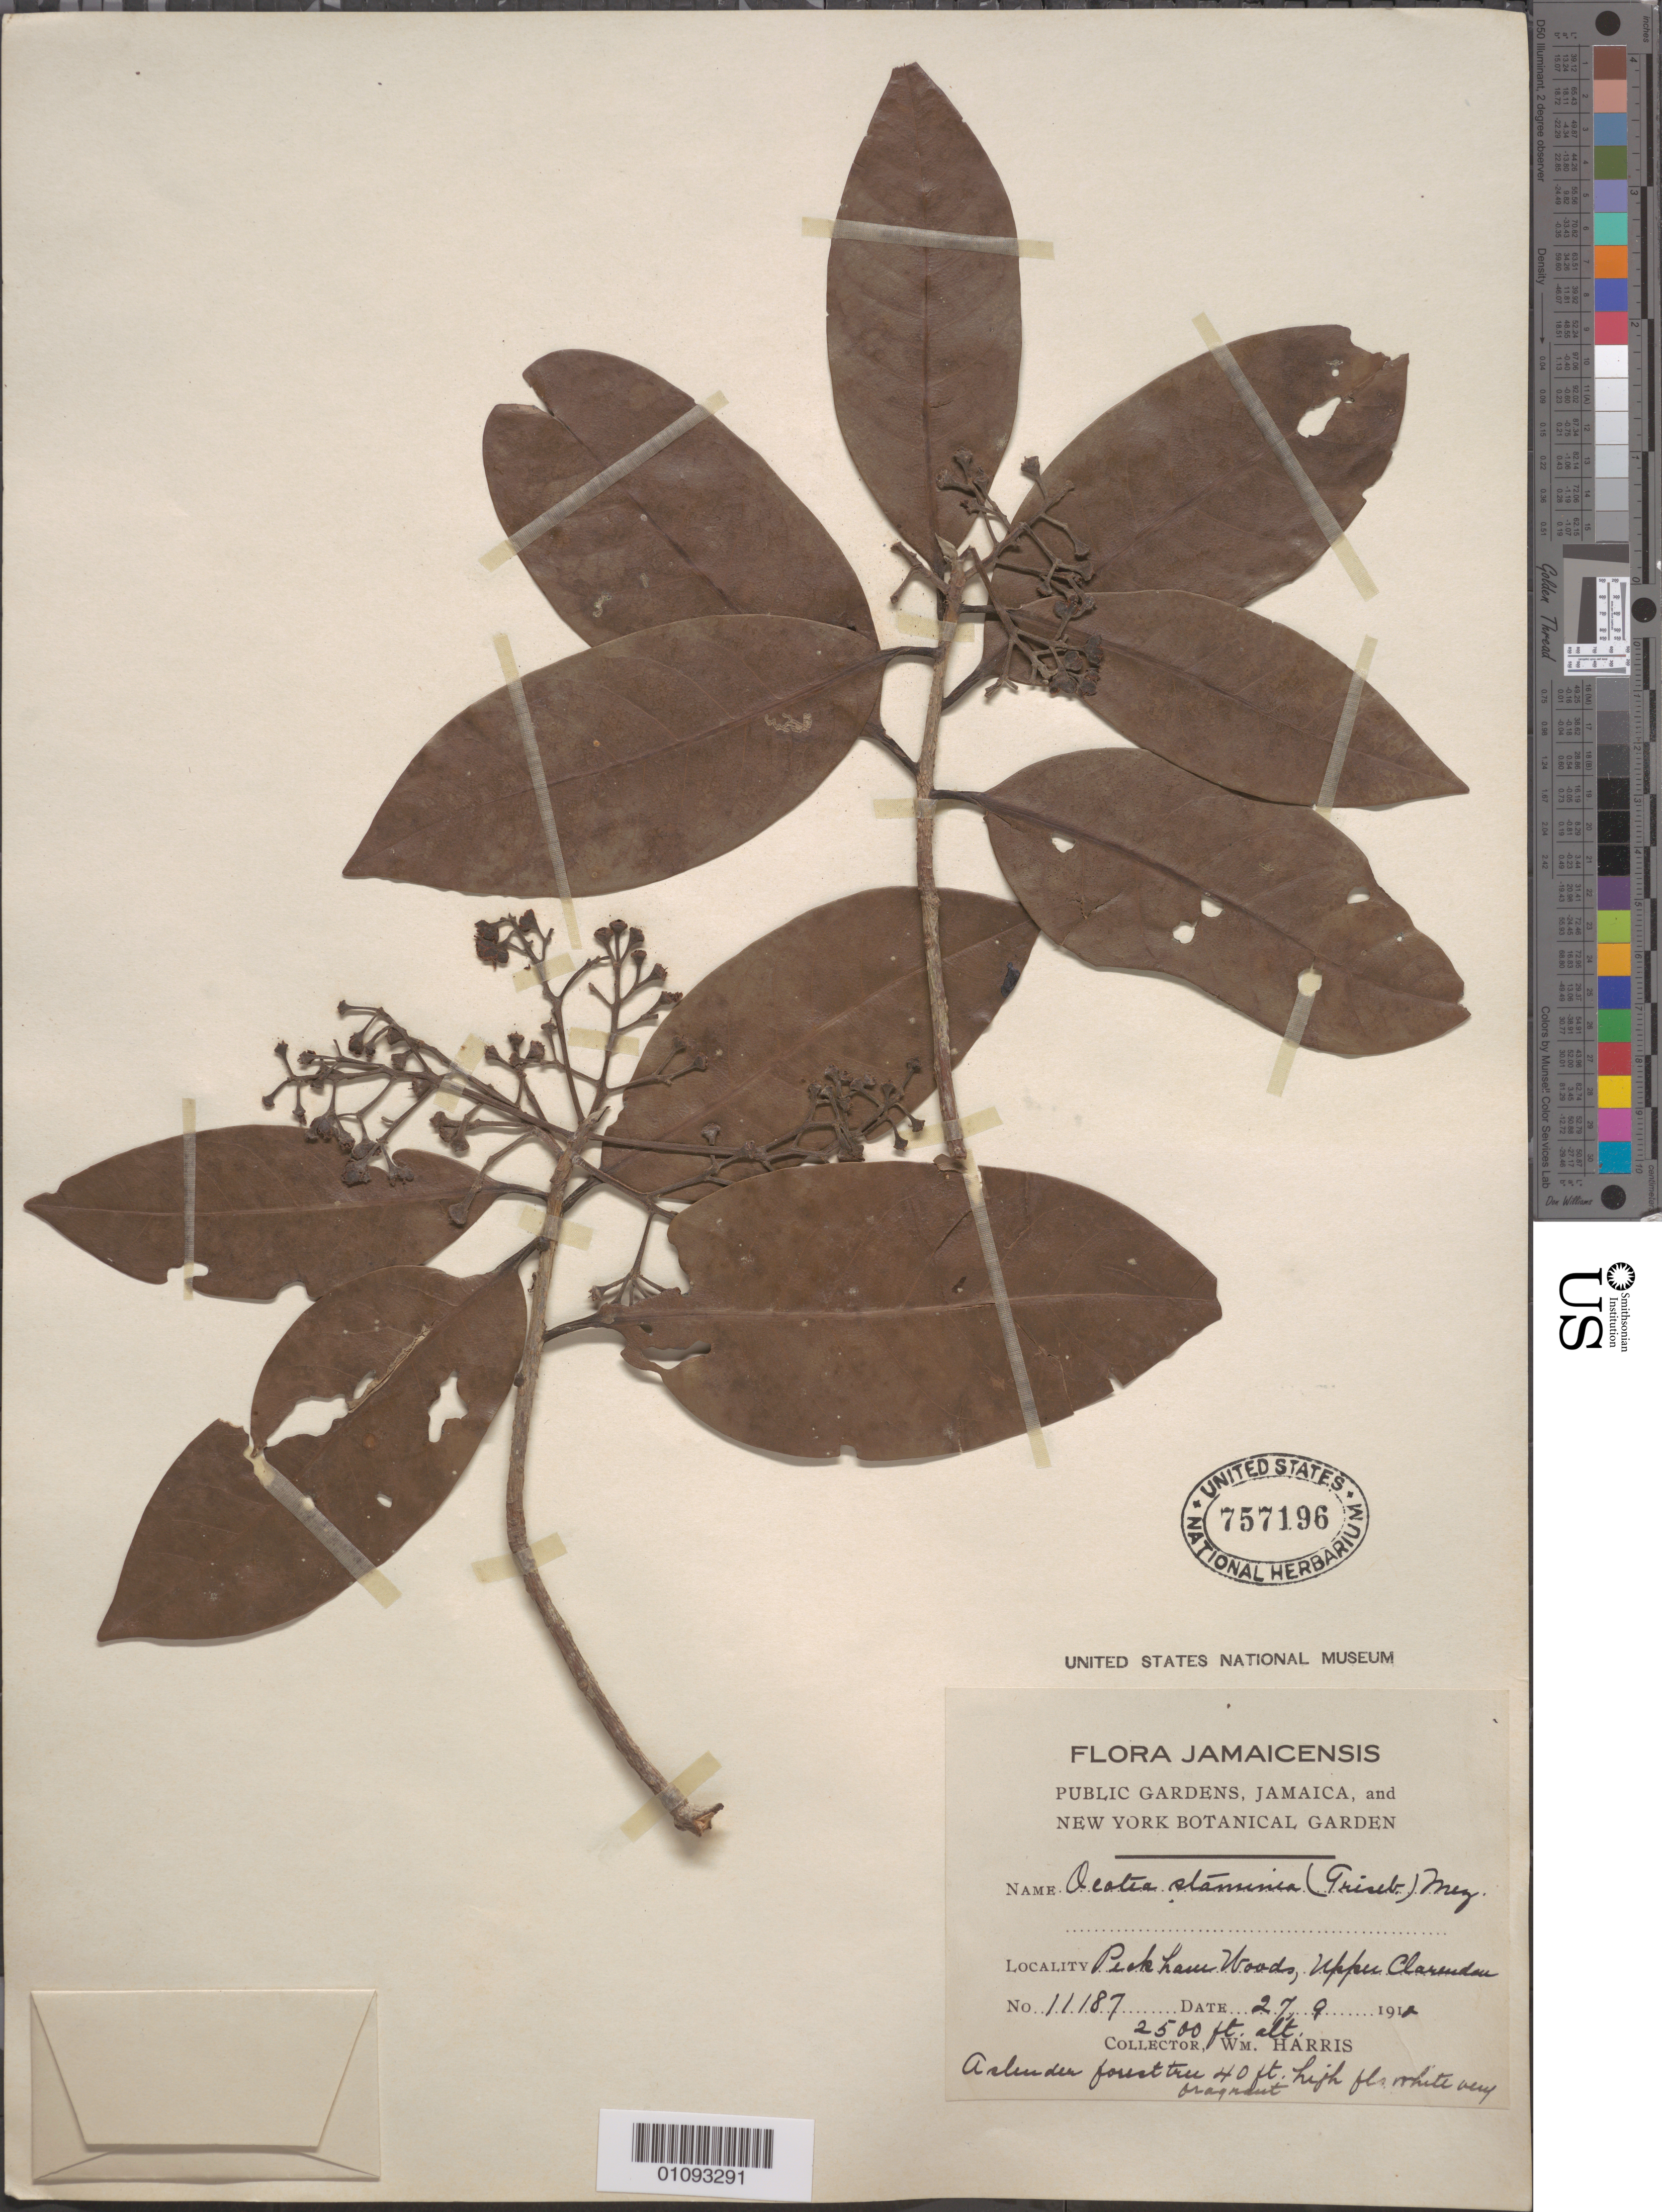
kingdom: Plantae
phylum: Tracheophyta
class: Magnoliopsida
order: Laurales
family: Lauraceae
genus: Ocotea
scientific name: Ocotea staminea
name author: (Griseb.) Mez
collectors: W. Harris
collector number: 11187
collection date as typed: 27 Sep 1912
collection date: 1912-09-27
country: Jamaica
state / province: Clarendon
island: Jamaica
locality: Peckhau Woods.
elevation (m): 762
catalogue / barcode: US 757196